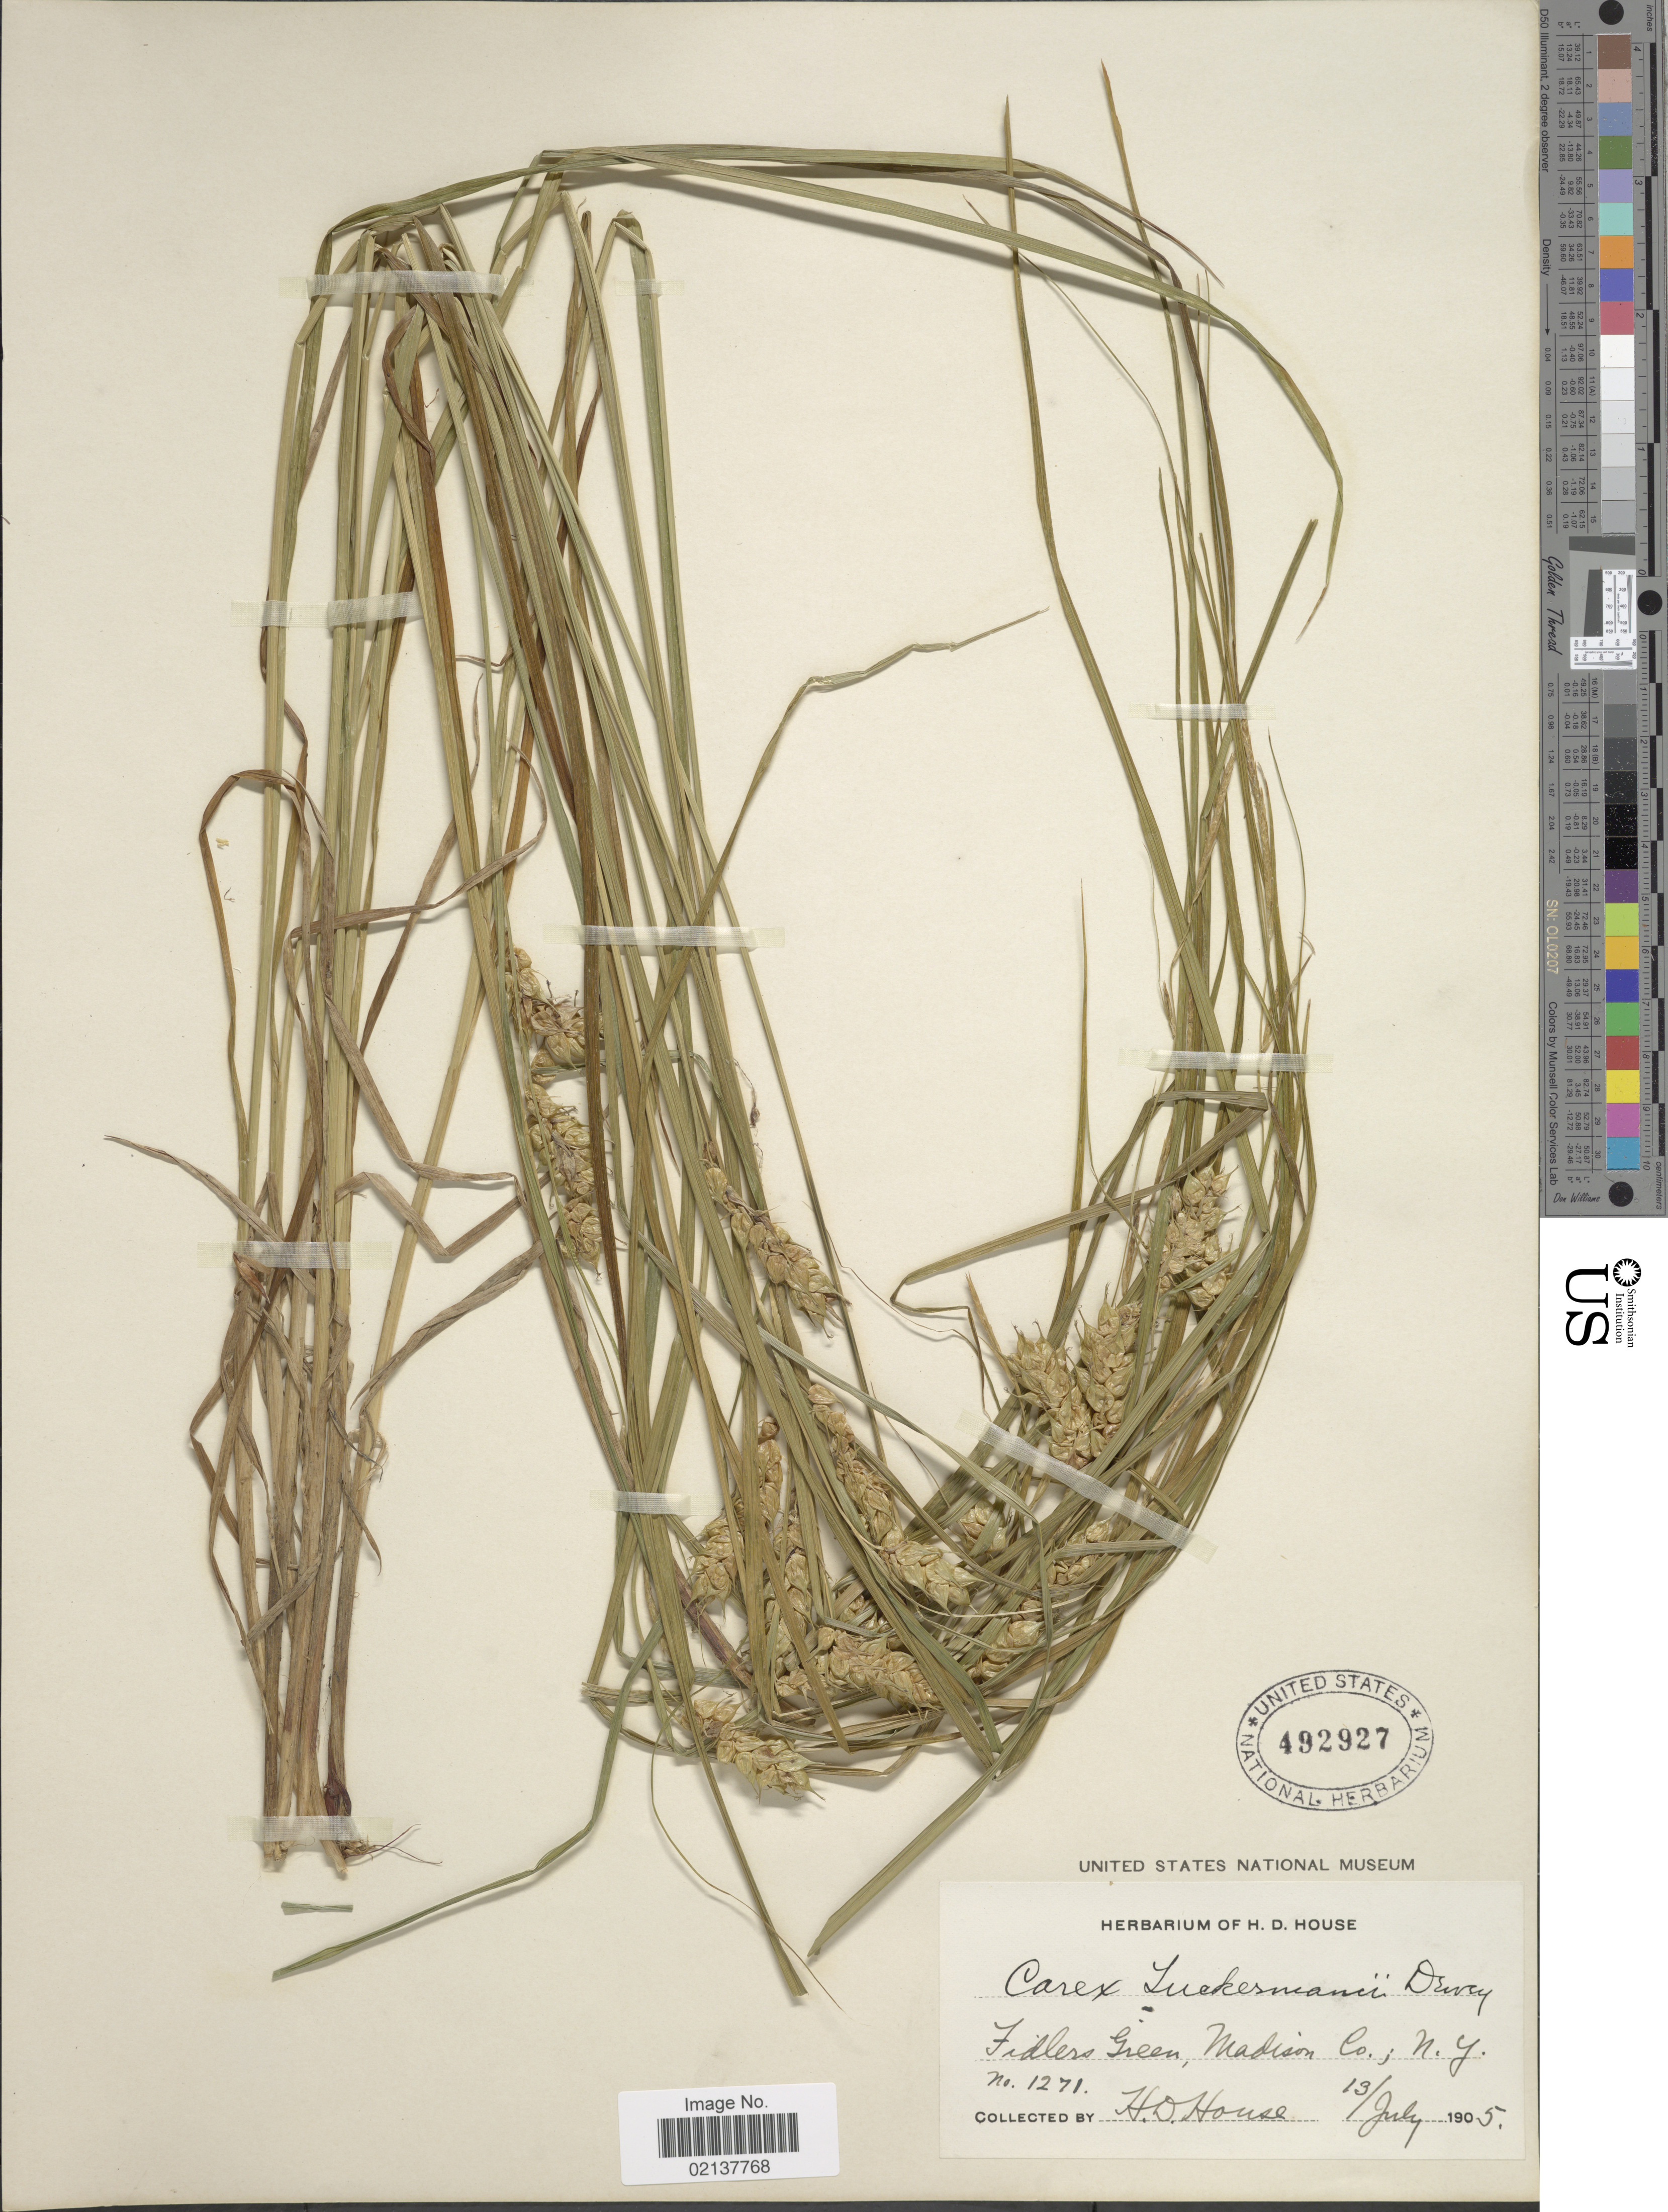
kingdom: Plantae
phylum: Tracheophyta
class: Liliopsida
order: Poales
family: Cyperaceae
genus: Carex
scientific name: Carex tuckermanii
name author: Boott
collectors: H. D. House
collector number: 1271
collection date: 1905-07-13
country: United States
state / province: New York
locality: Fidlers Green, Madison Co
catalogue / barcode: US 492927